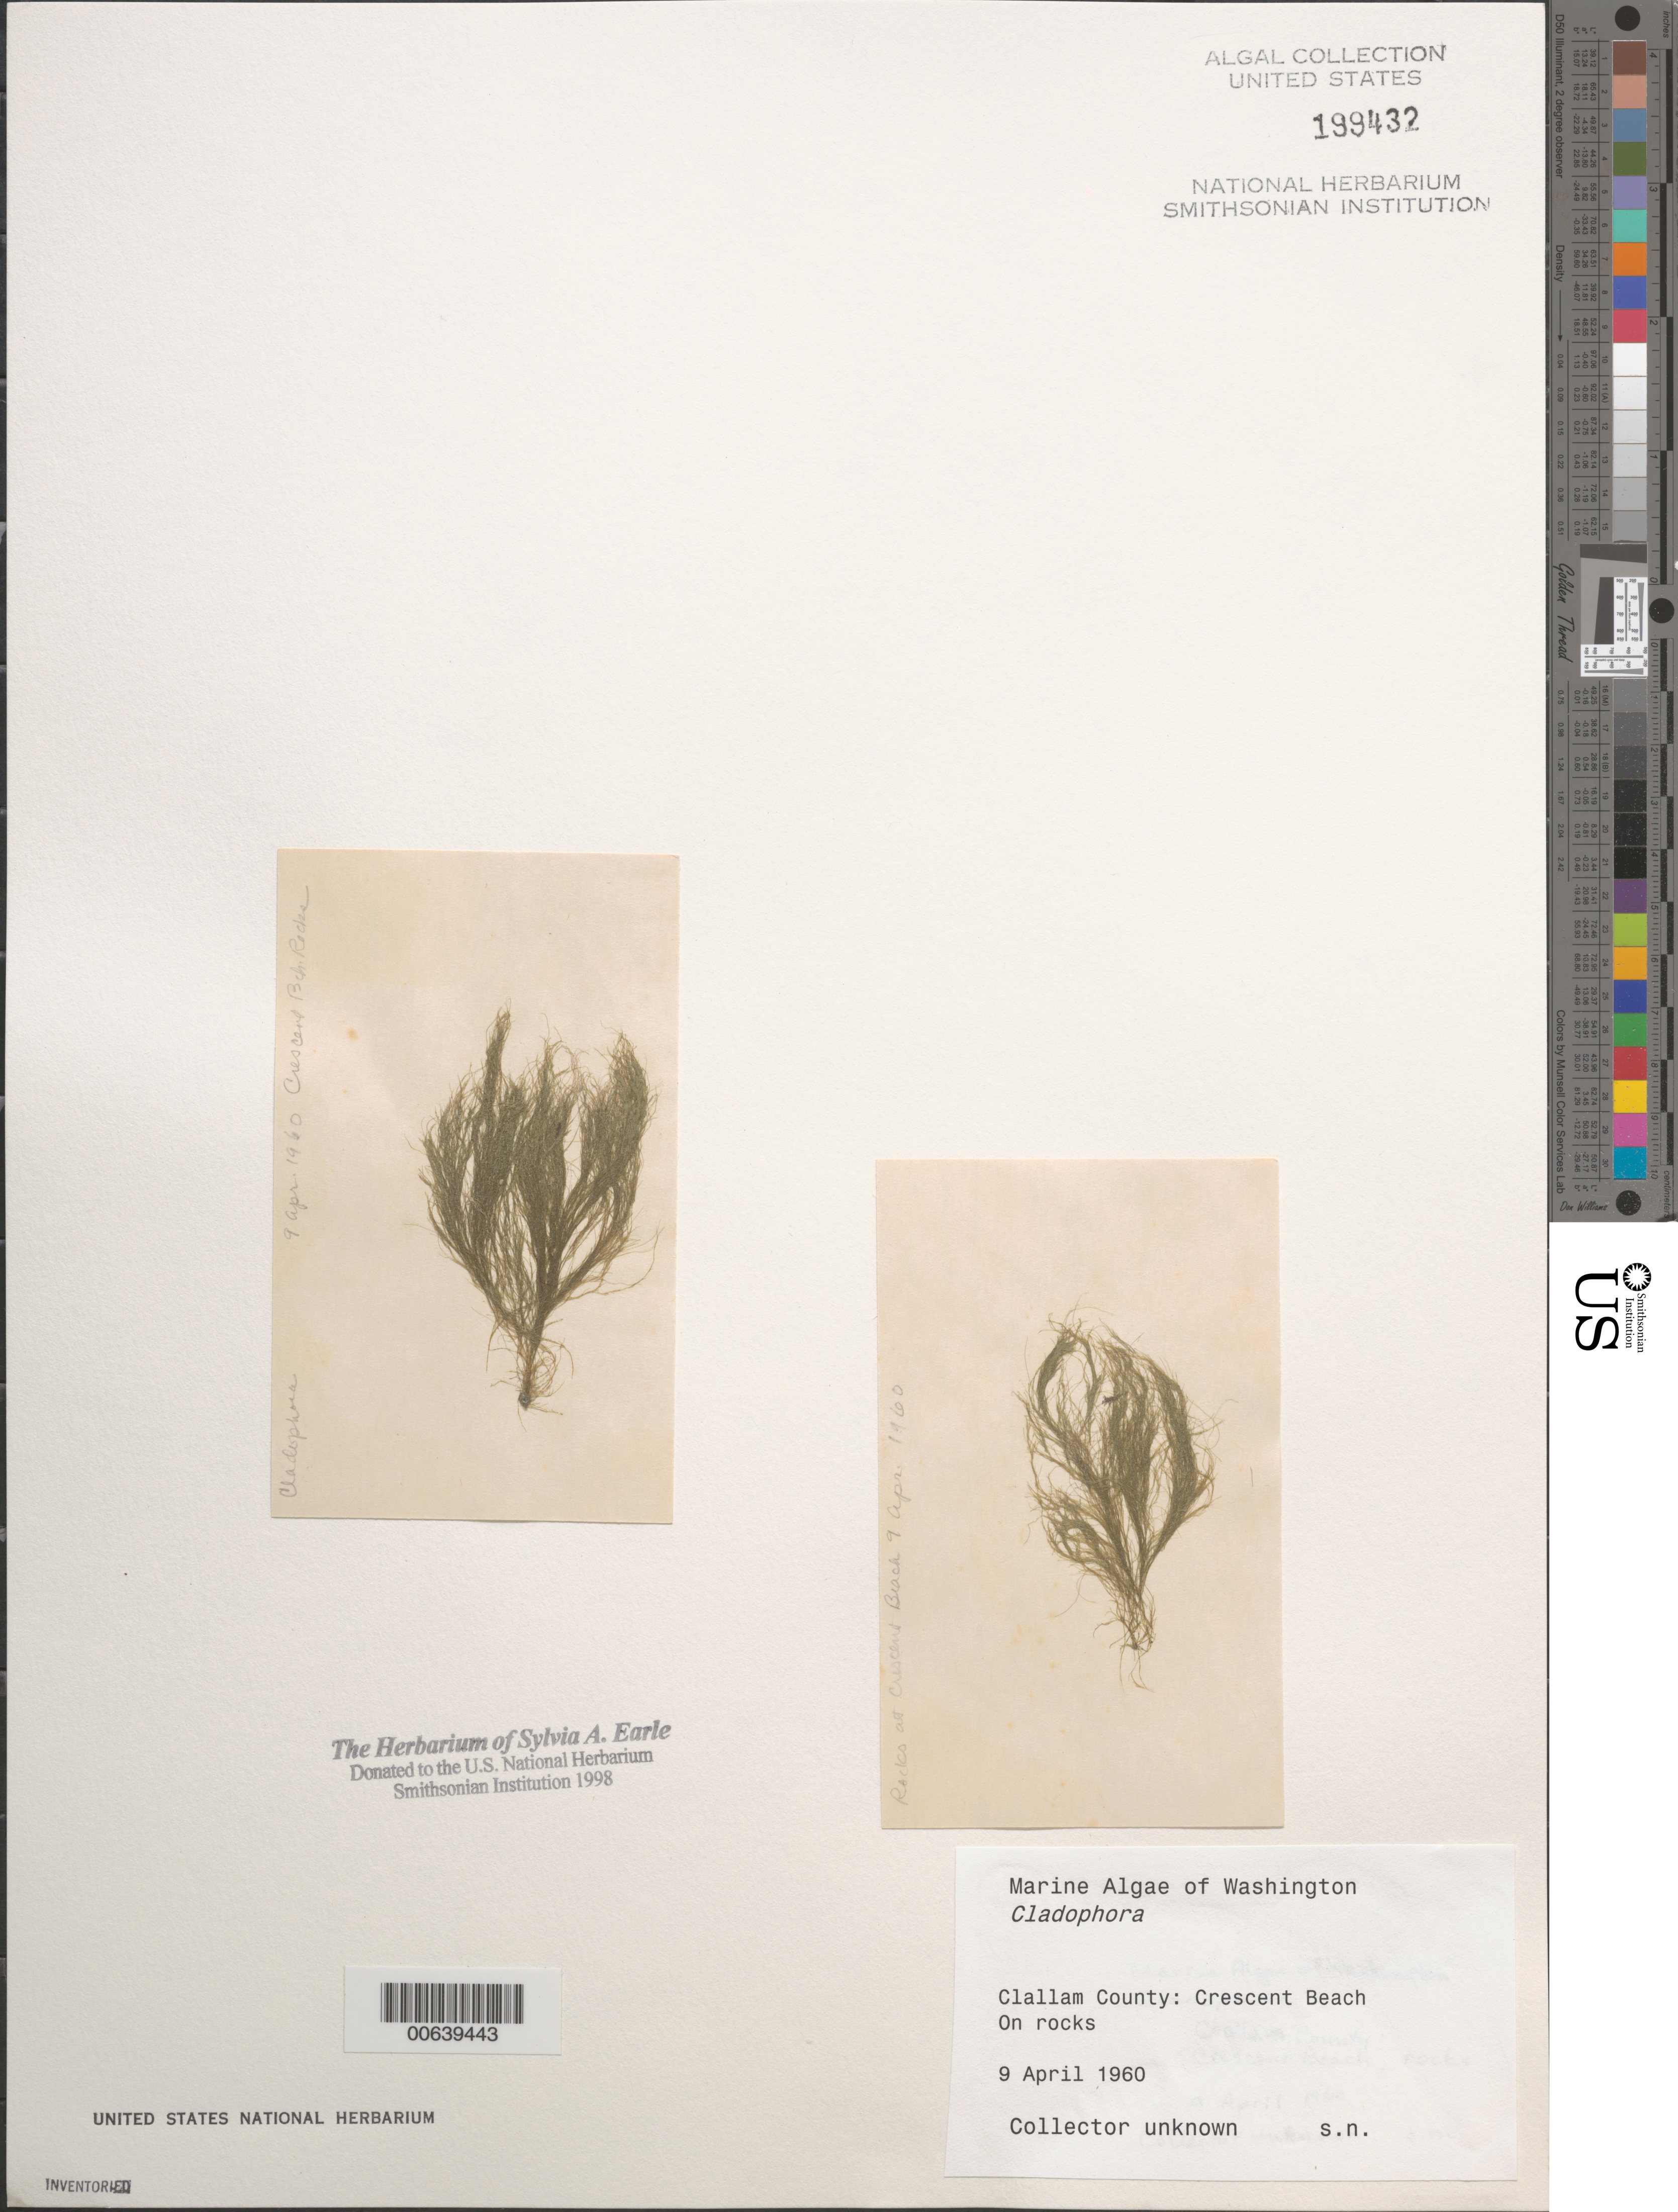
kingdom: Plantae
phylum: Chlorophyta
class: Ulvophyceae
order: Cladophorales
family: Cladophoraceae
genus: Cladophora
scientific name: Cladophora sp.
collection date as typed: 09 Apr 1960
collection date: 1960-04-09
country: United States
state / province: Washington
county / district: Clallam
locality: Crescent Beach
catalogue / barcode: US 199432